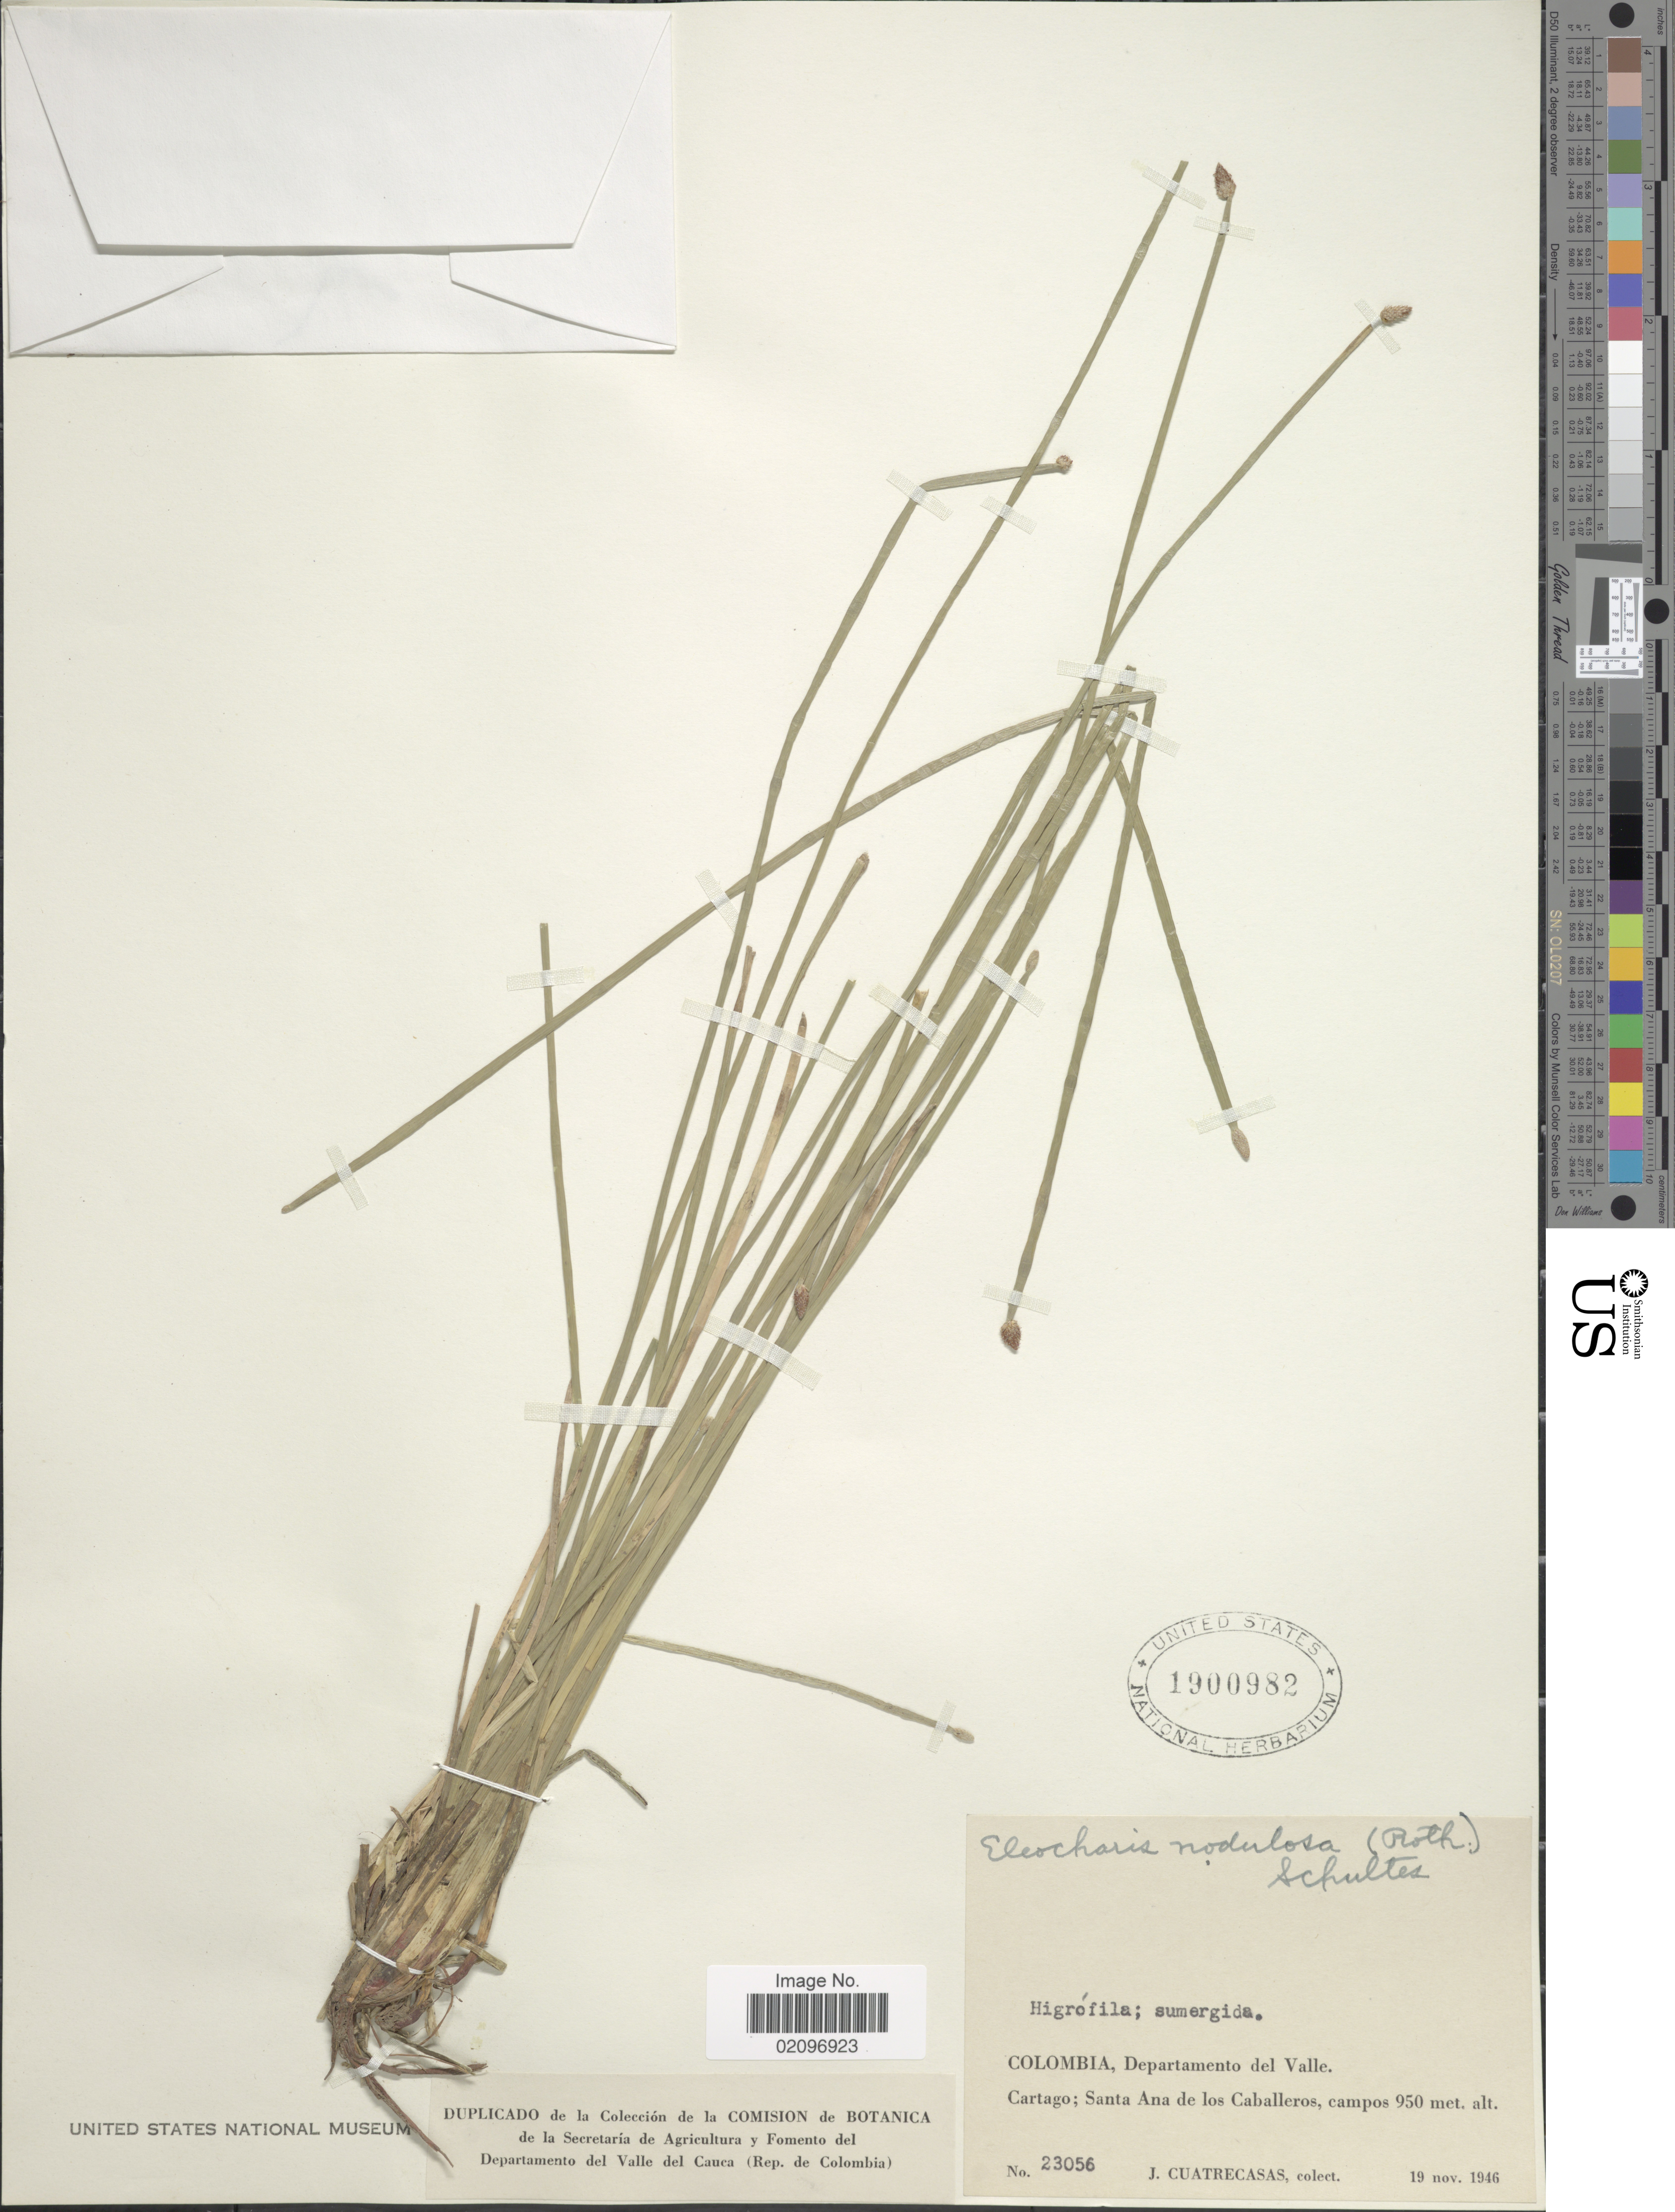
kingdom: Plantae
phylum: Tracheophyta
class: Liliopsida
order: Poales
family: Cyperaceae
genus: Eleocharis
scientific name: Eleocharis montana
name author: (Kunth) Roem. & Schult.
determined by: Strong, Mark T., (BOT), Smithsonian Institution - National Museum of Natural History (UNITED STATES)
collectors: J. Cuatrecasas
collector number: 23056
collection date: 1946-11-19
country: Costa Rica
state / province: Cartago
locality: Colombia, Departamento del Valle. Cartago; Santa Ana de los Caballeros.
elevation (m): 950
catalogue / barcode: US 1900982